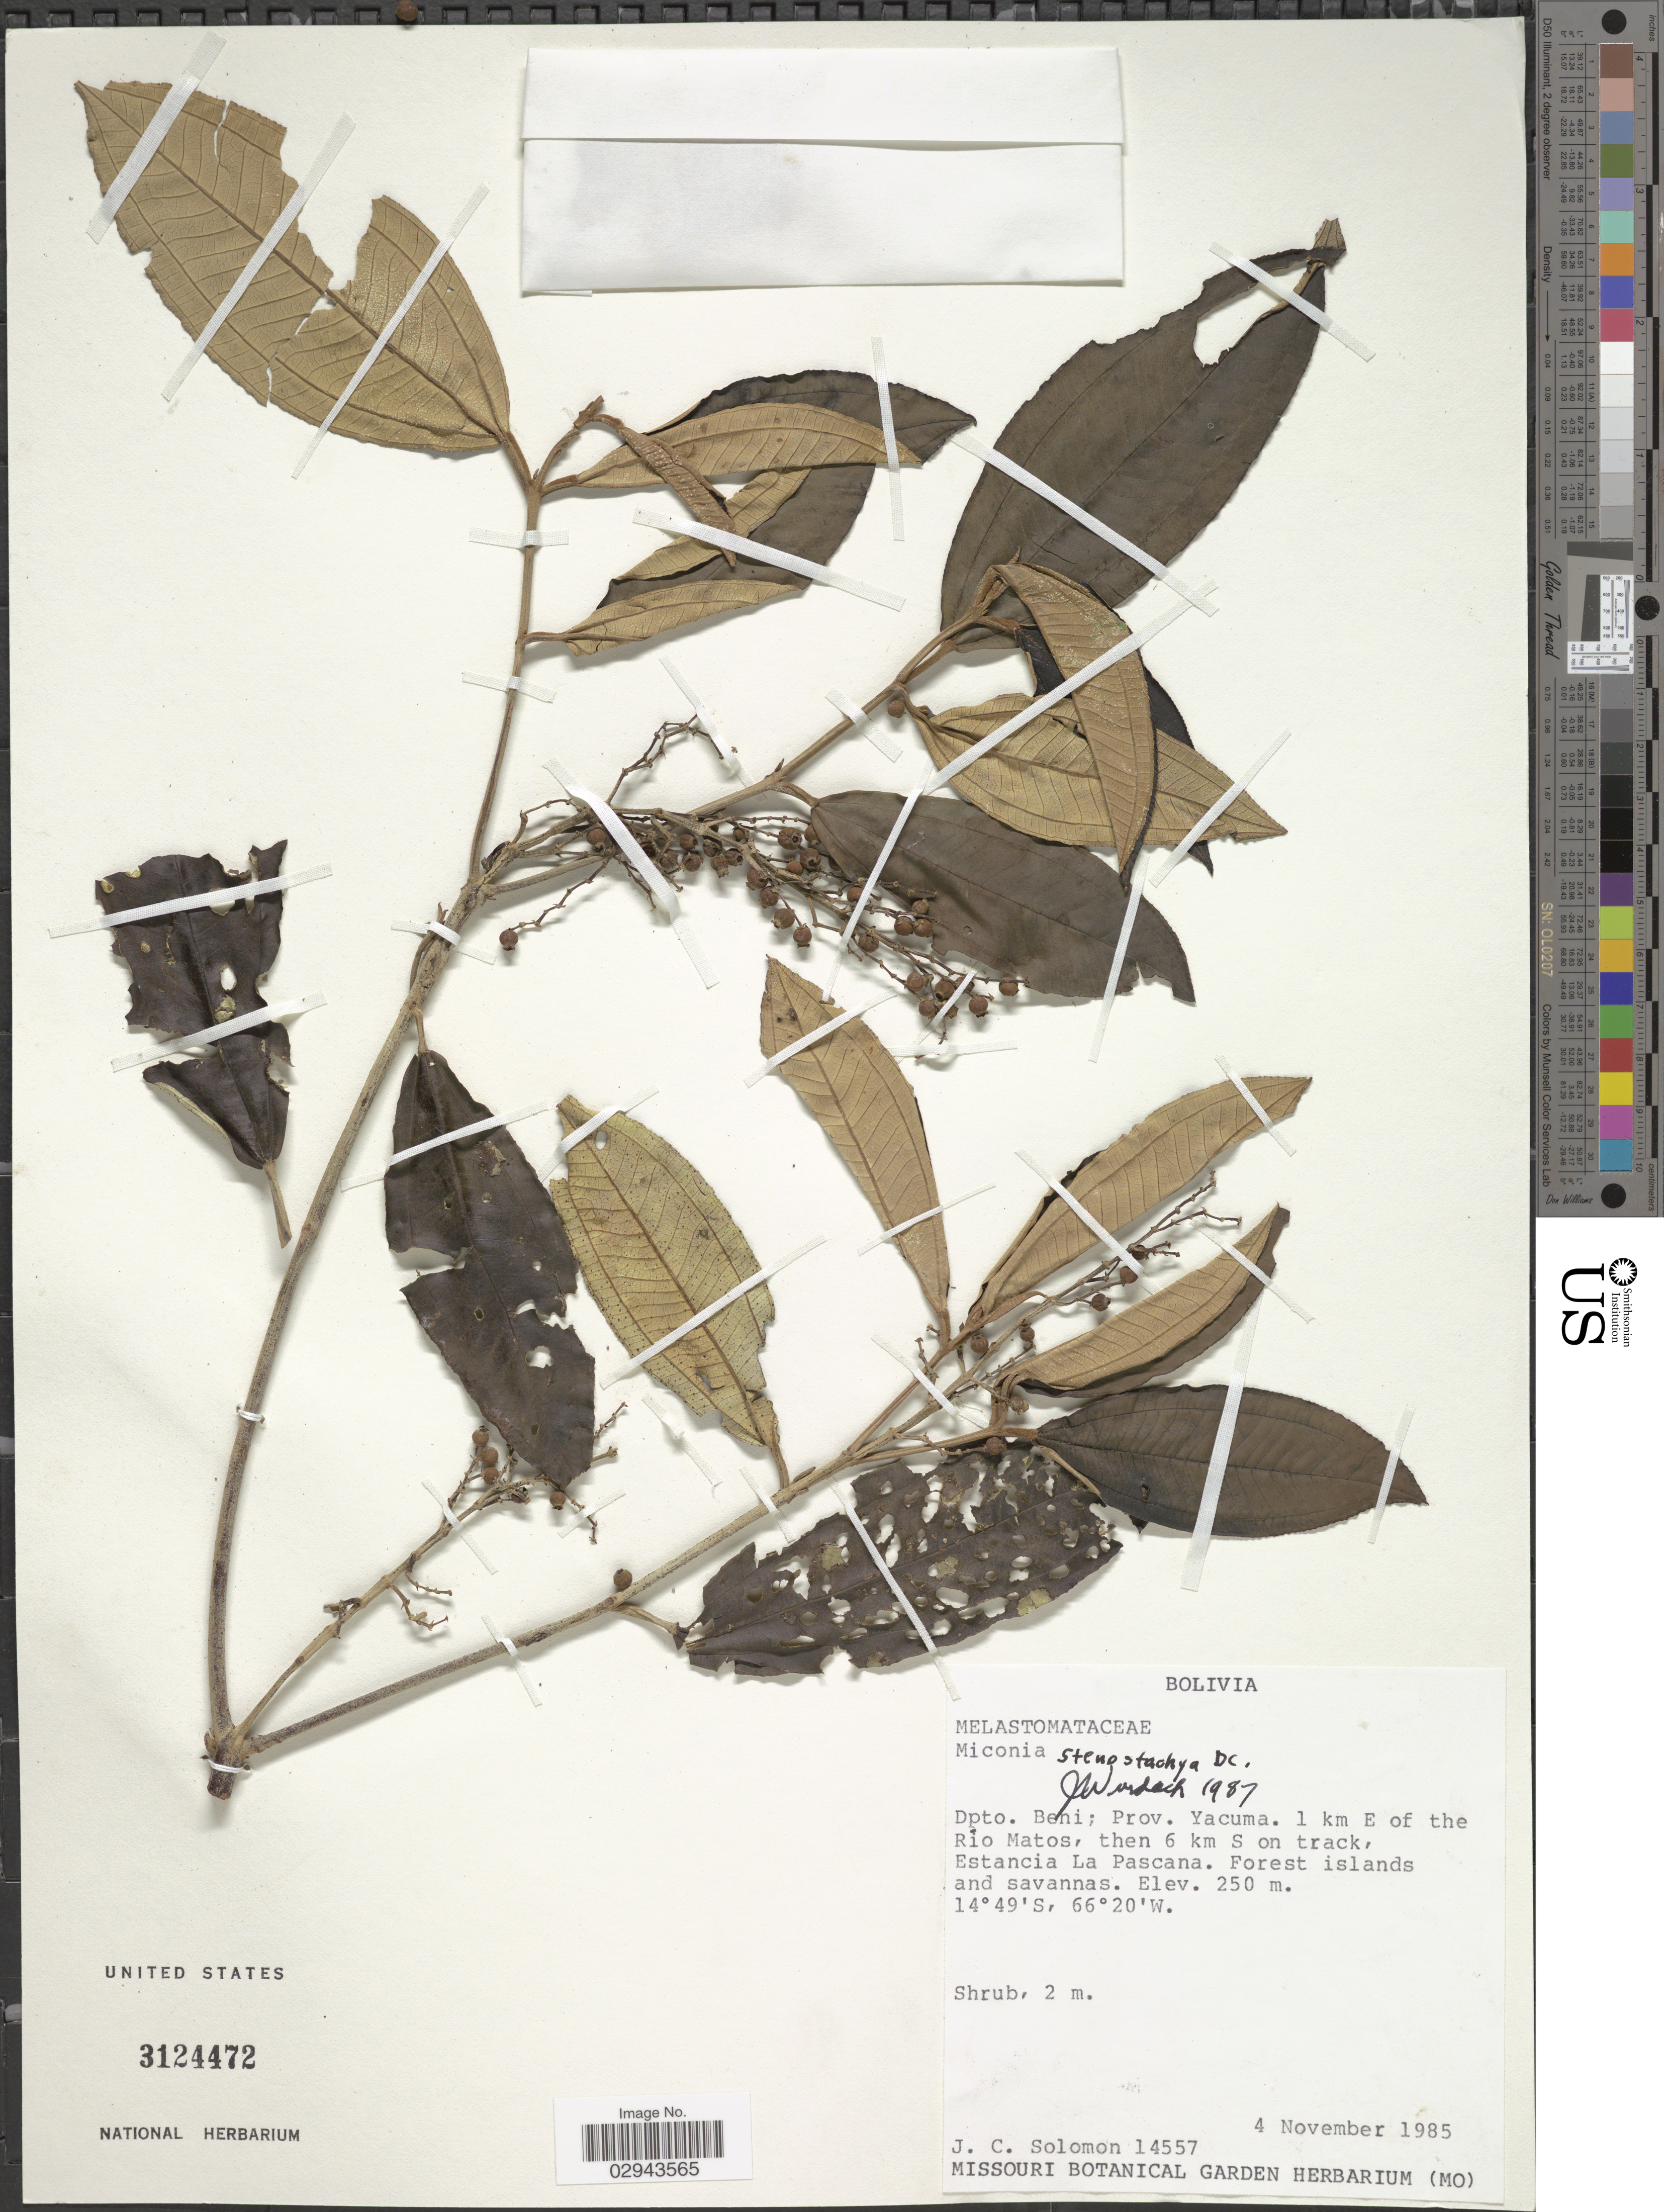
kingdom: Plantae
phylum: Tracheophyta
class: Magnoliopsida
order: Myrtales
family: Melastomataceae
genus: Miconia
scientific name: Miconia stenostachya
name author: DC.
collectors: J. C. Solomon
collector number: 14557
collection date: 1985-11-04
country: Bolivia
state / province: Beni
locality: Dpto. Beni; Prov. Yacuma. 1 km E of the Río Matos, then 6 km S on track, Estancia La Pascana.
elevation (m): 250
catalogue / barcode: US 3124472